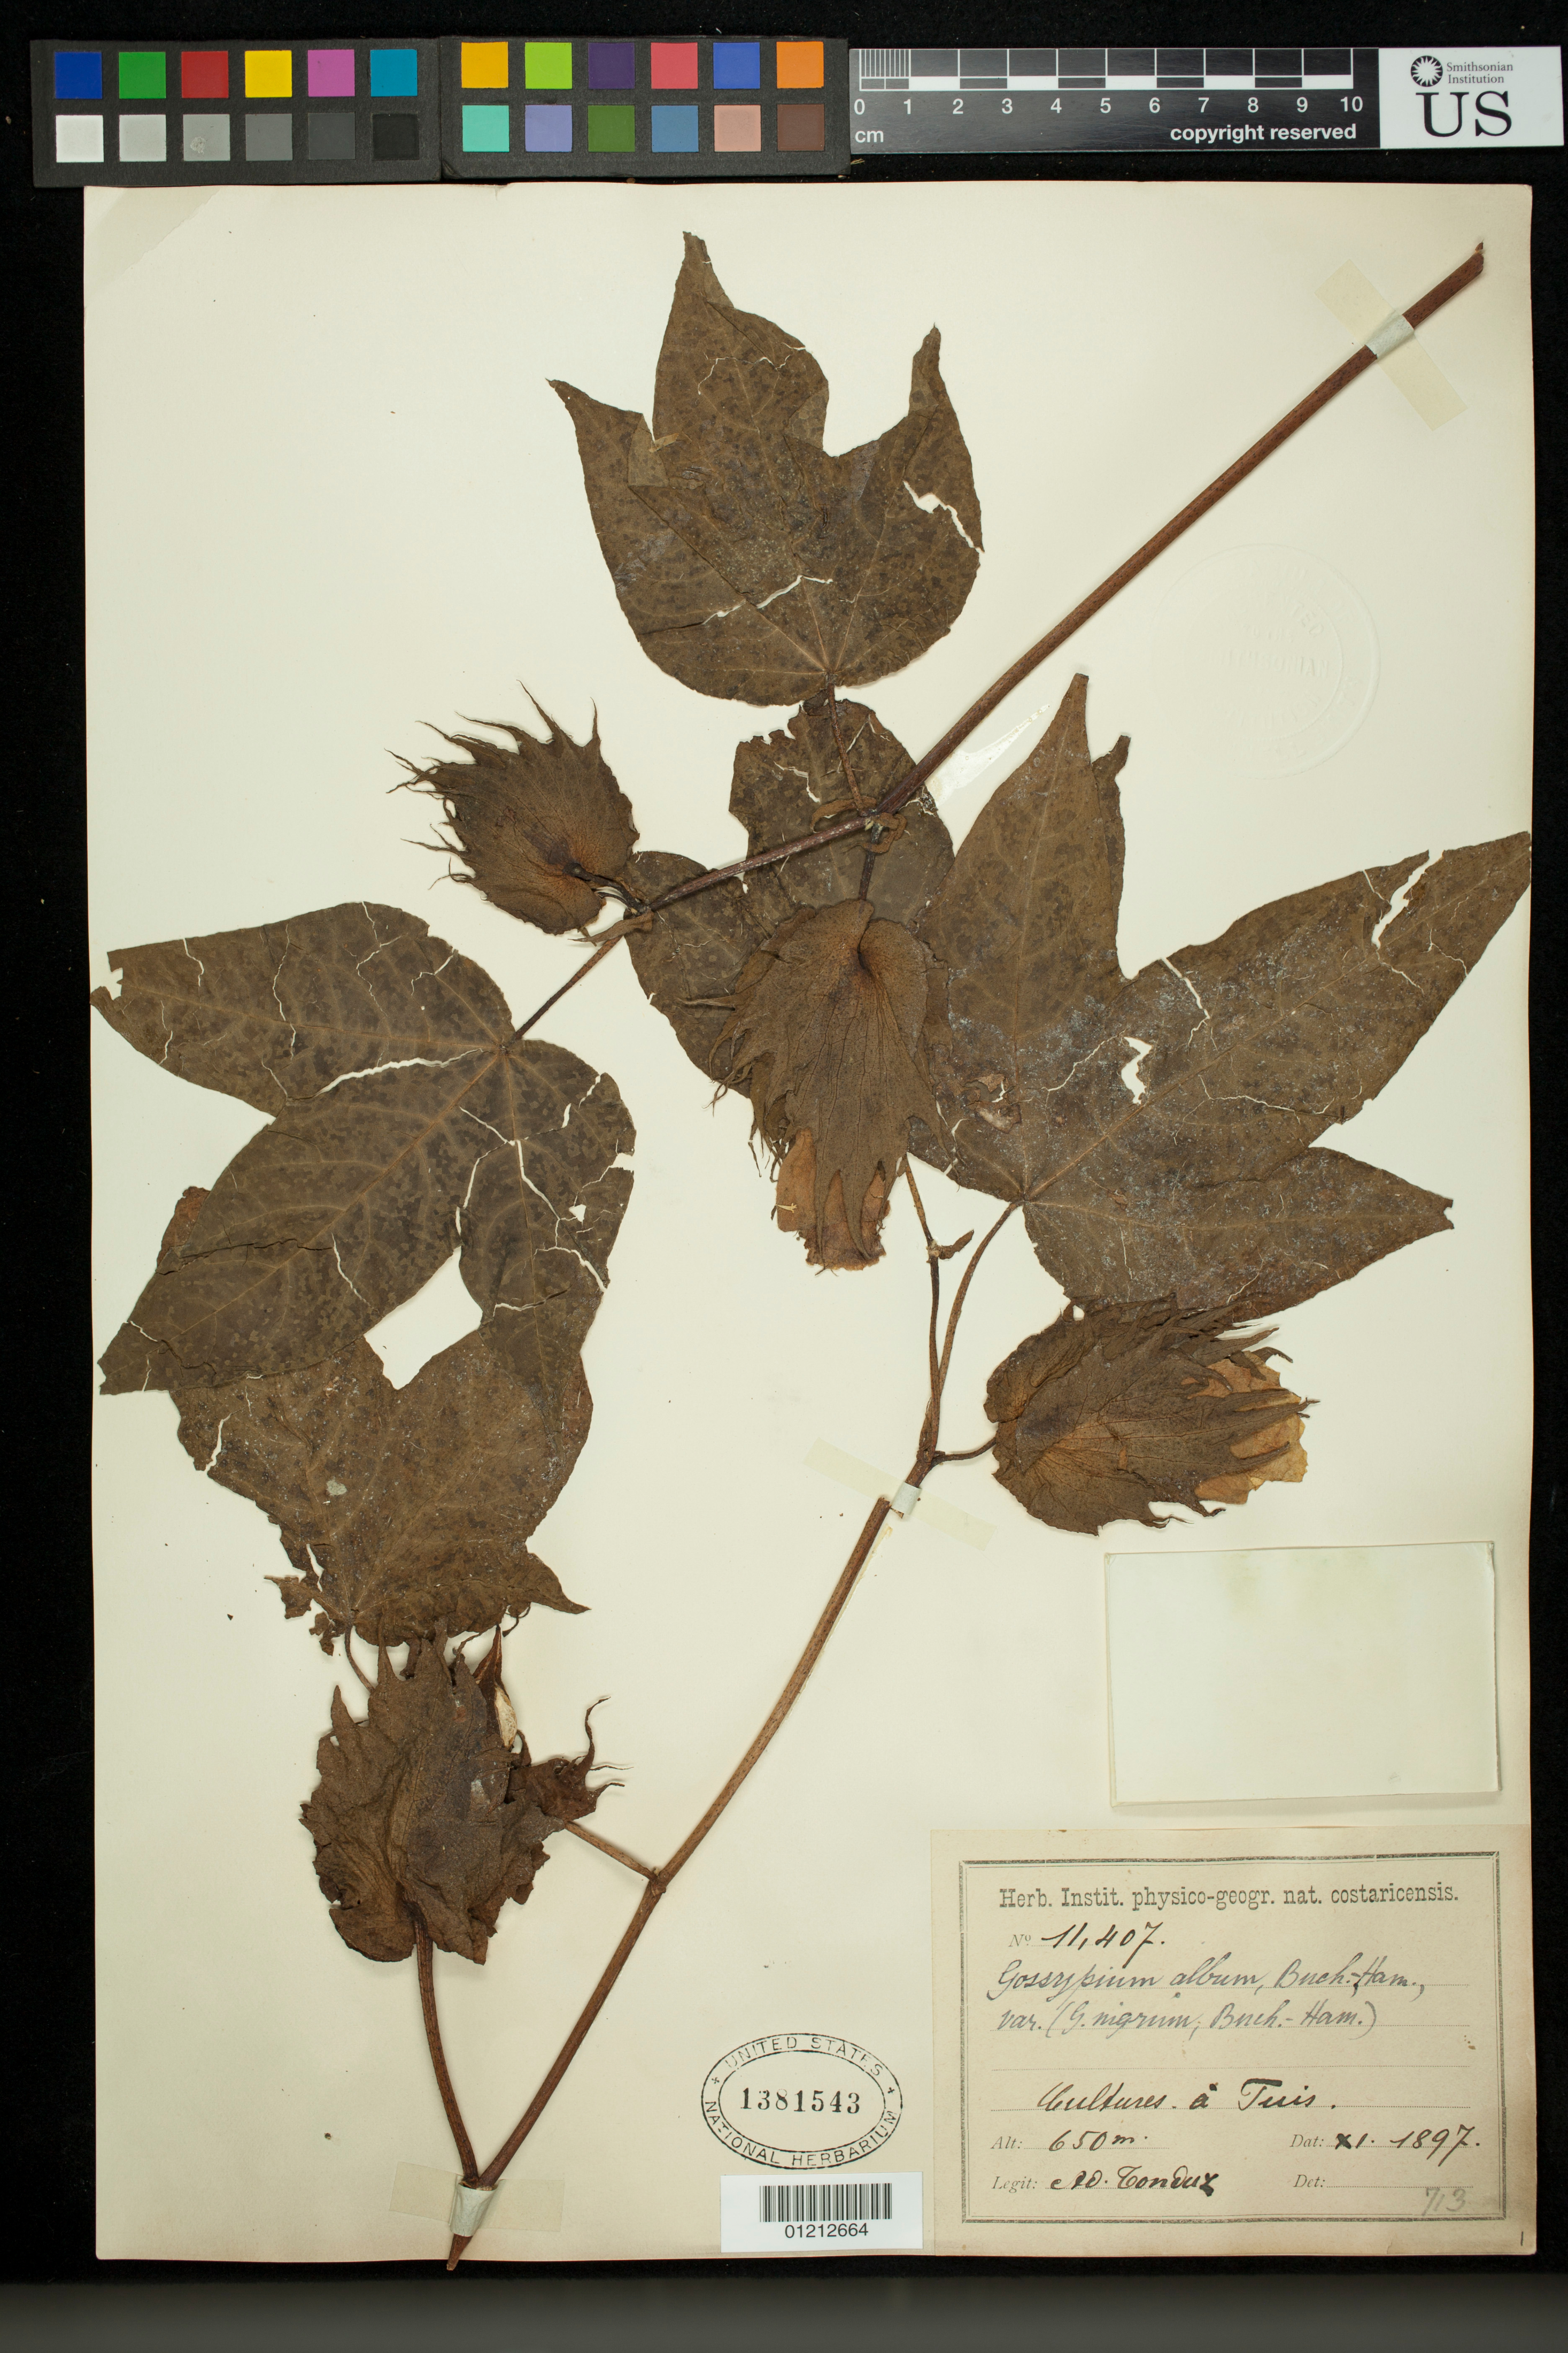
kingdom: Plantae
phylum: Tracheophyta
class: Magnoliopsida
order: Malvales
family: Malvaceae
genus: Gossypium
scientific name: Gossypium album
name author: Buch.-Ham.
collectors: A. Tonduz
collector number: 11407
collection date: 1897-01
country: Costa Rica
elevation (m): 650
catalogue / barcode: US 1381543